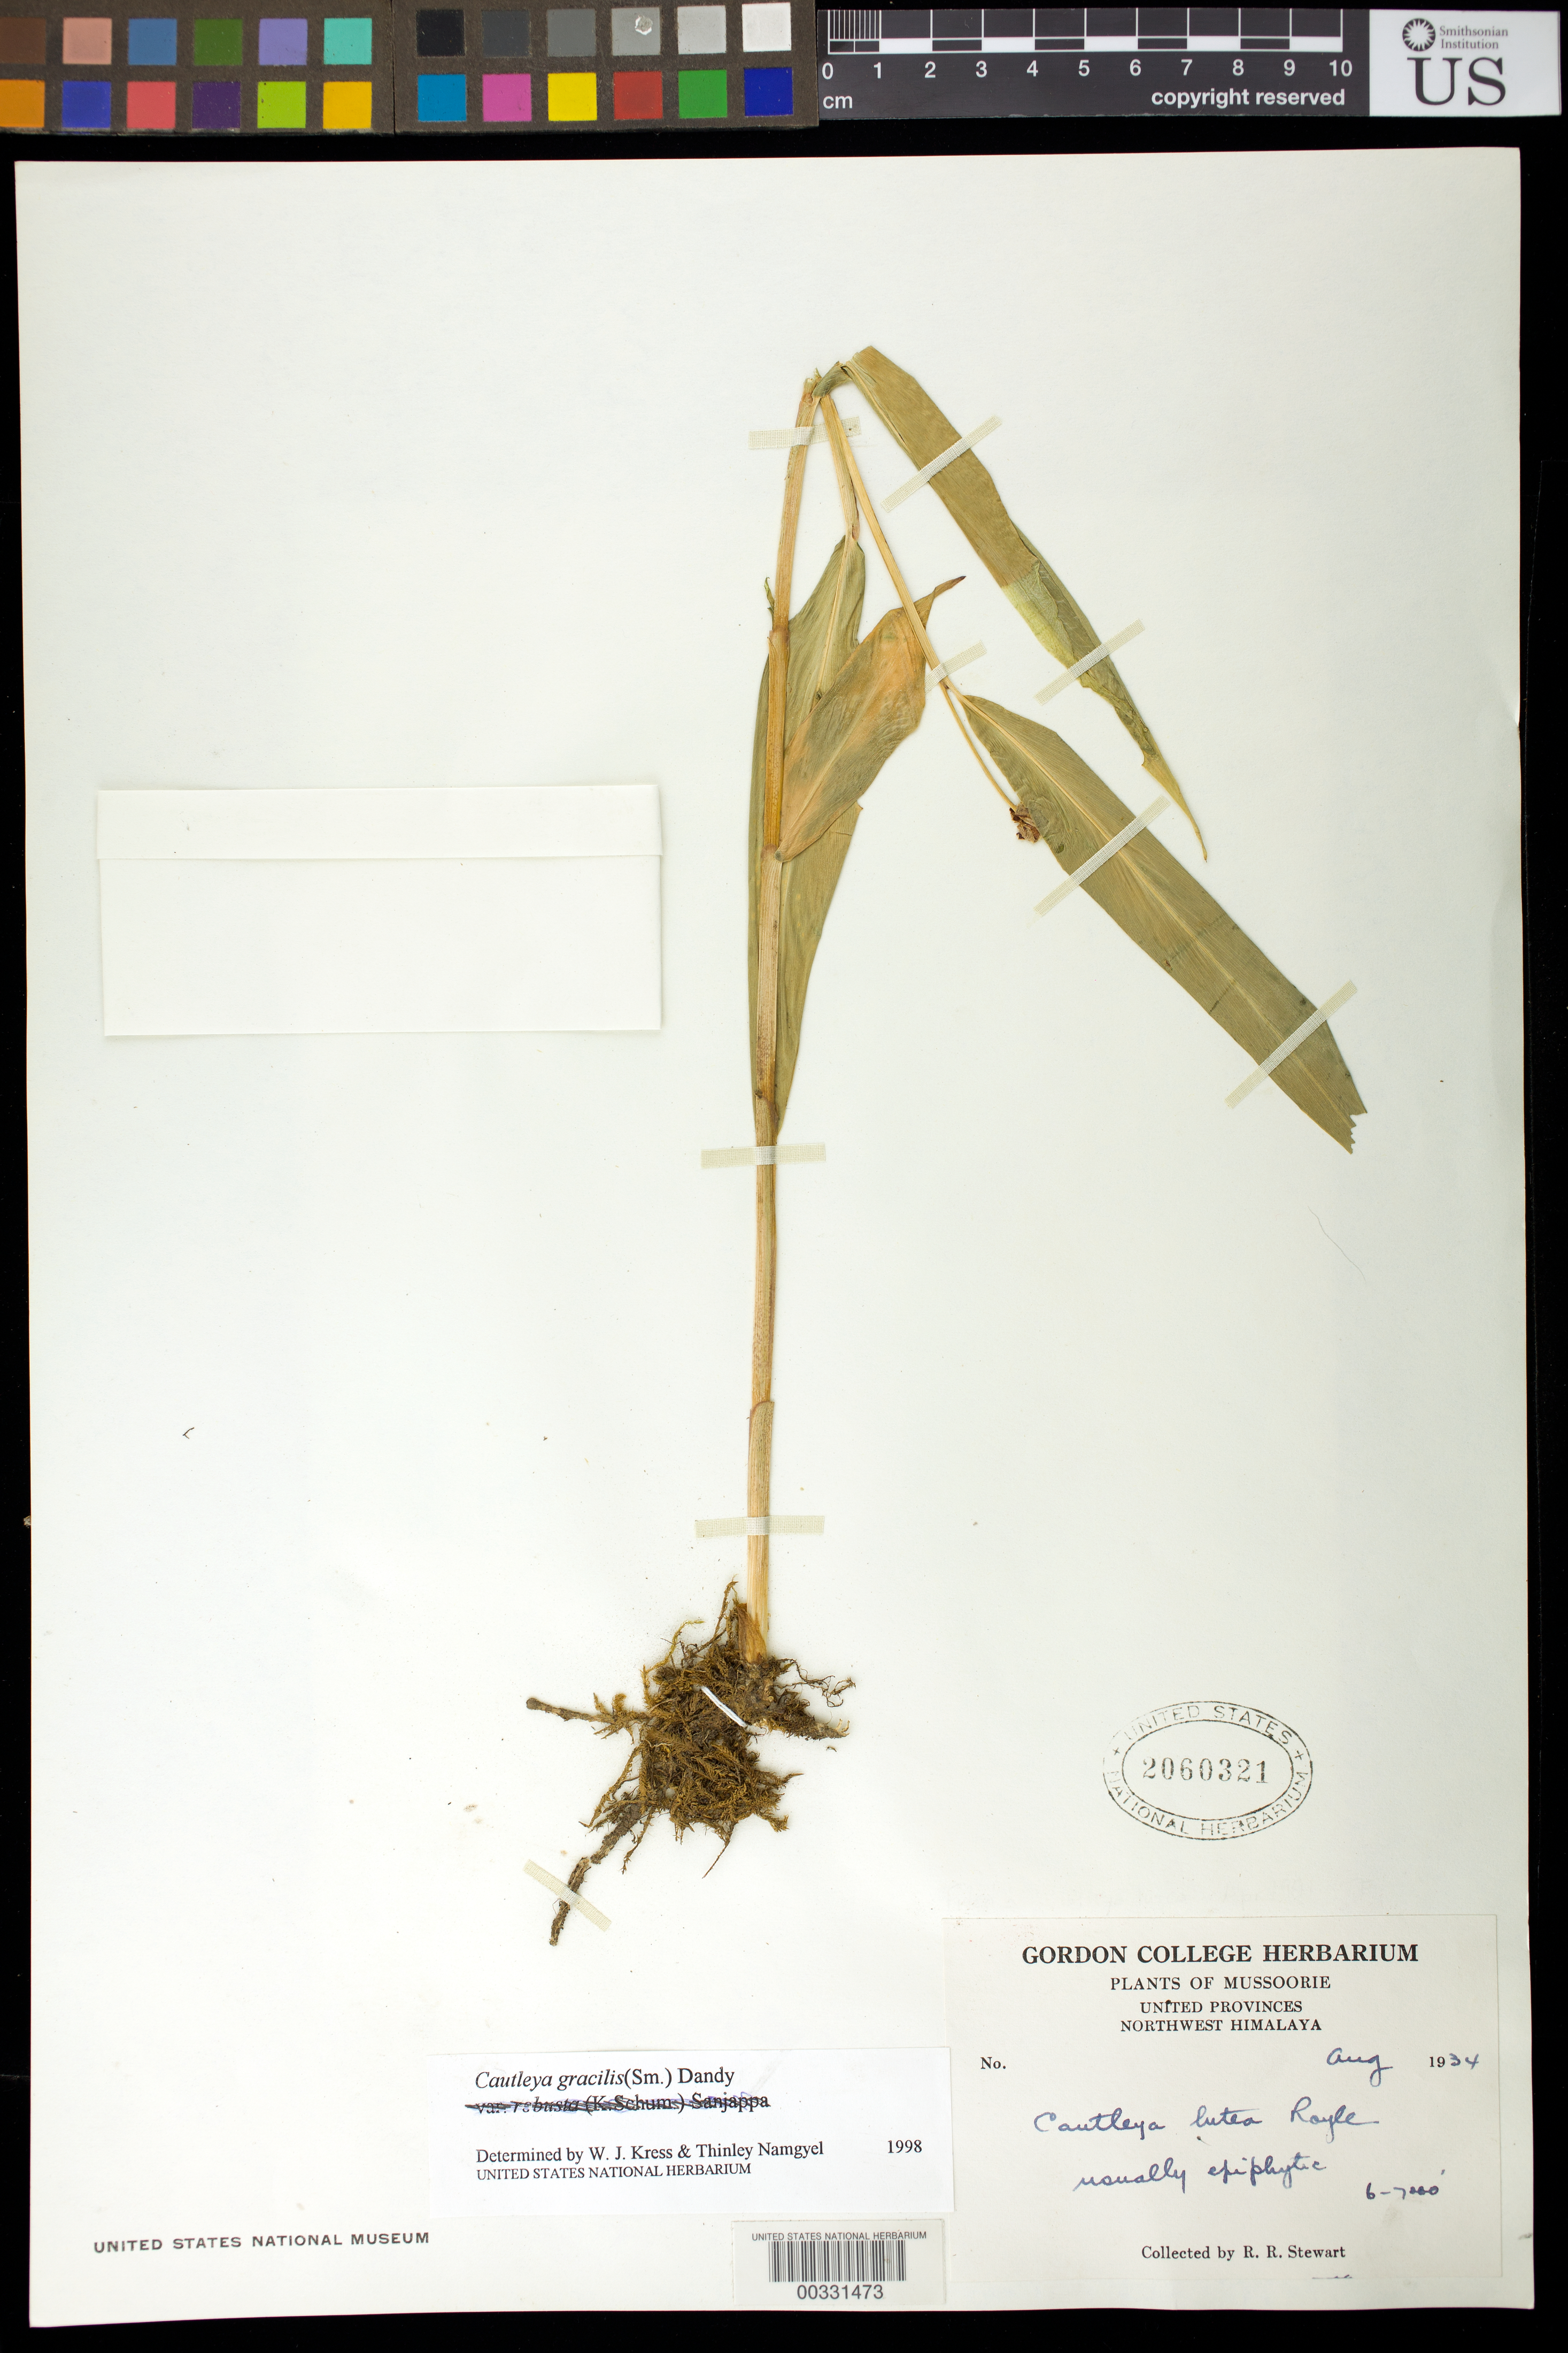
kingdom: Plantae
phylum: Tracheophyta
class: Liliopsida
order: Zingiberales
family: Zingiberaceae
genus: Cautleya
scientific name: Cautleya gracilis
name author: (Sm.) Dandy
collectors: R. R. Stewart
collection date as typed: Aug 1934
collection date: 1934-08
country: India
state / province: Uttar Pradesh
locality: Plants of mussoorie, united provinces, northwest himalaya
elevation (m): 1829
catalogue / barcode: US 2060321